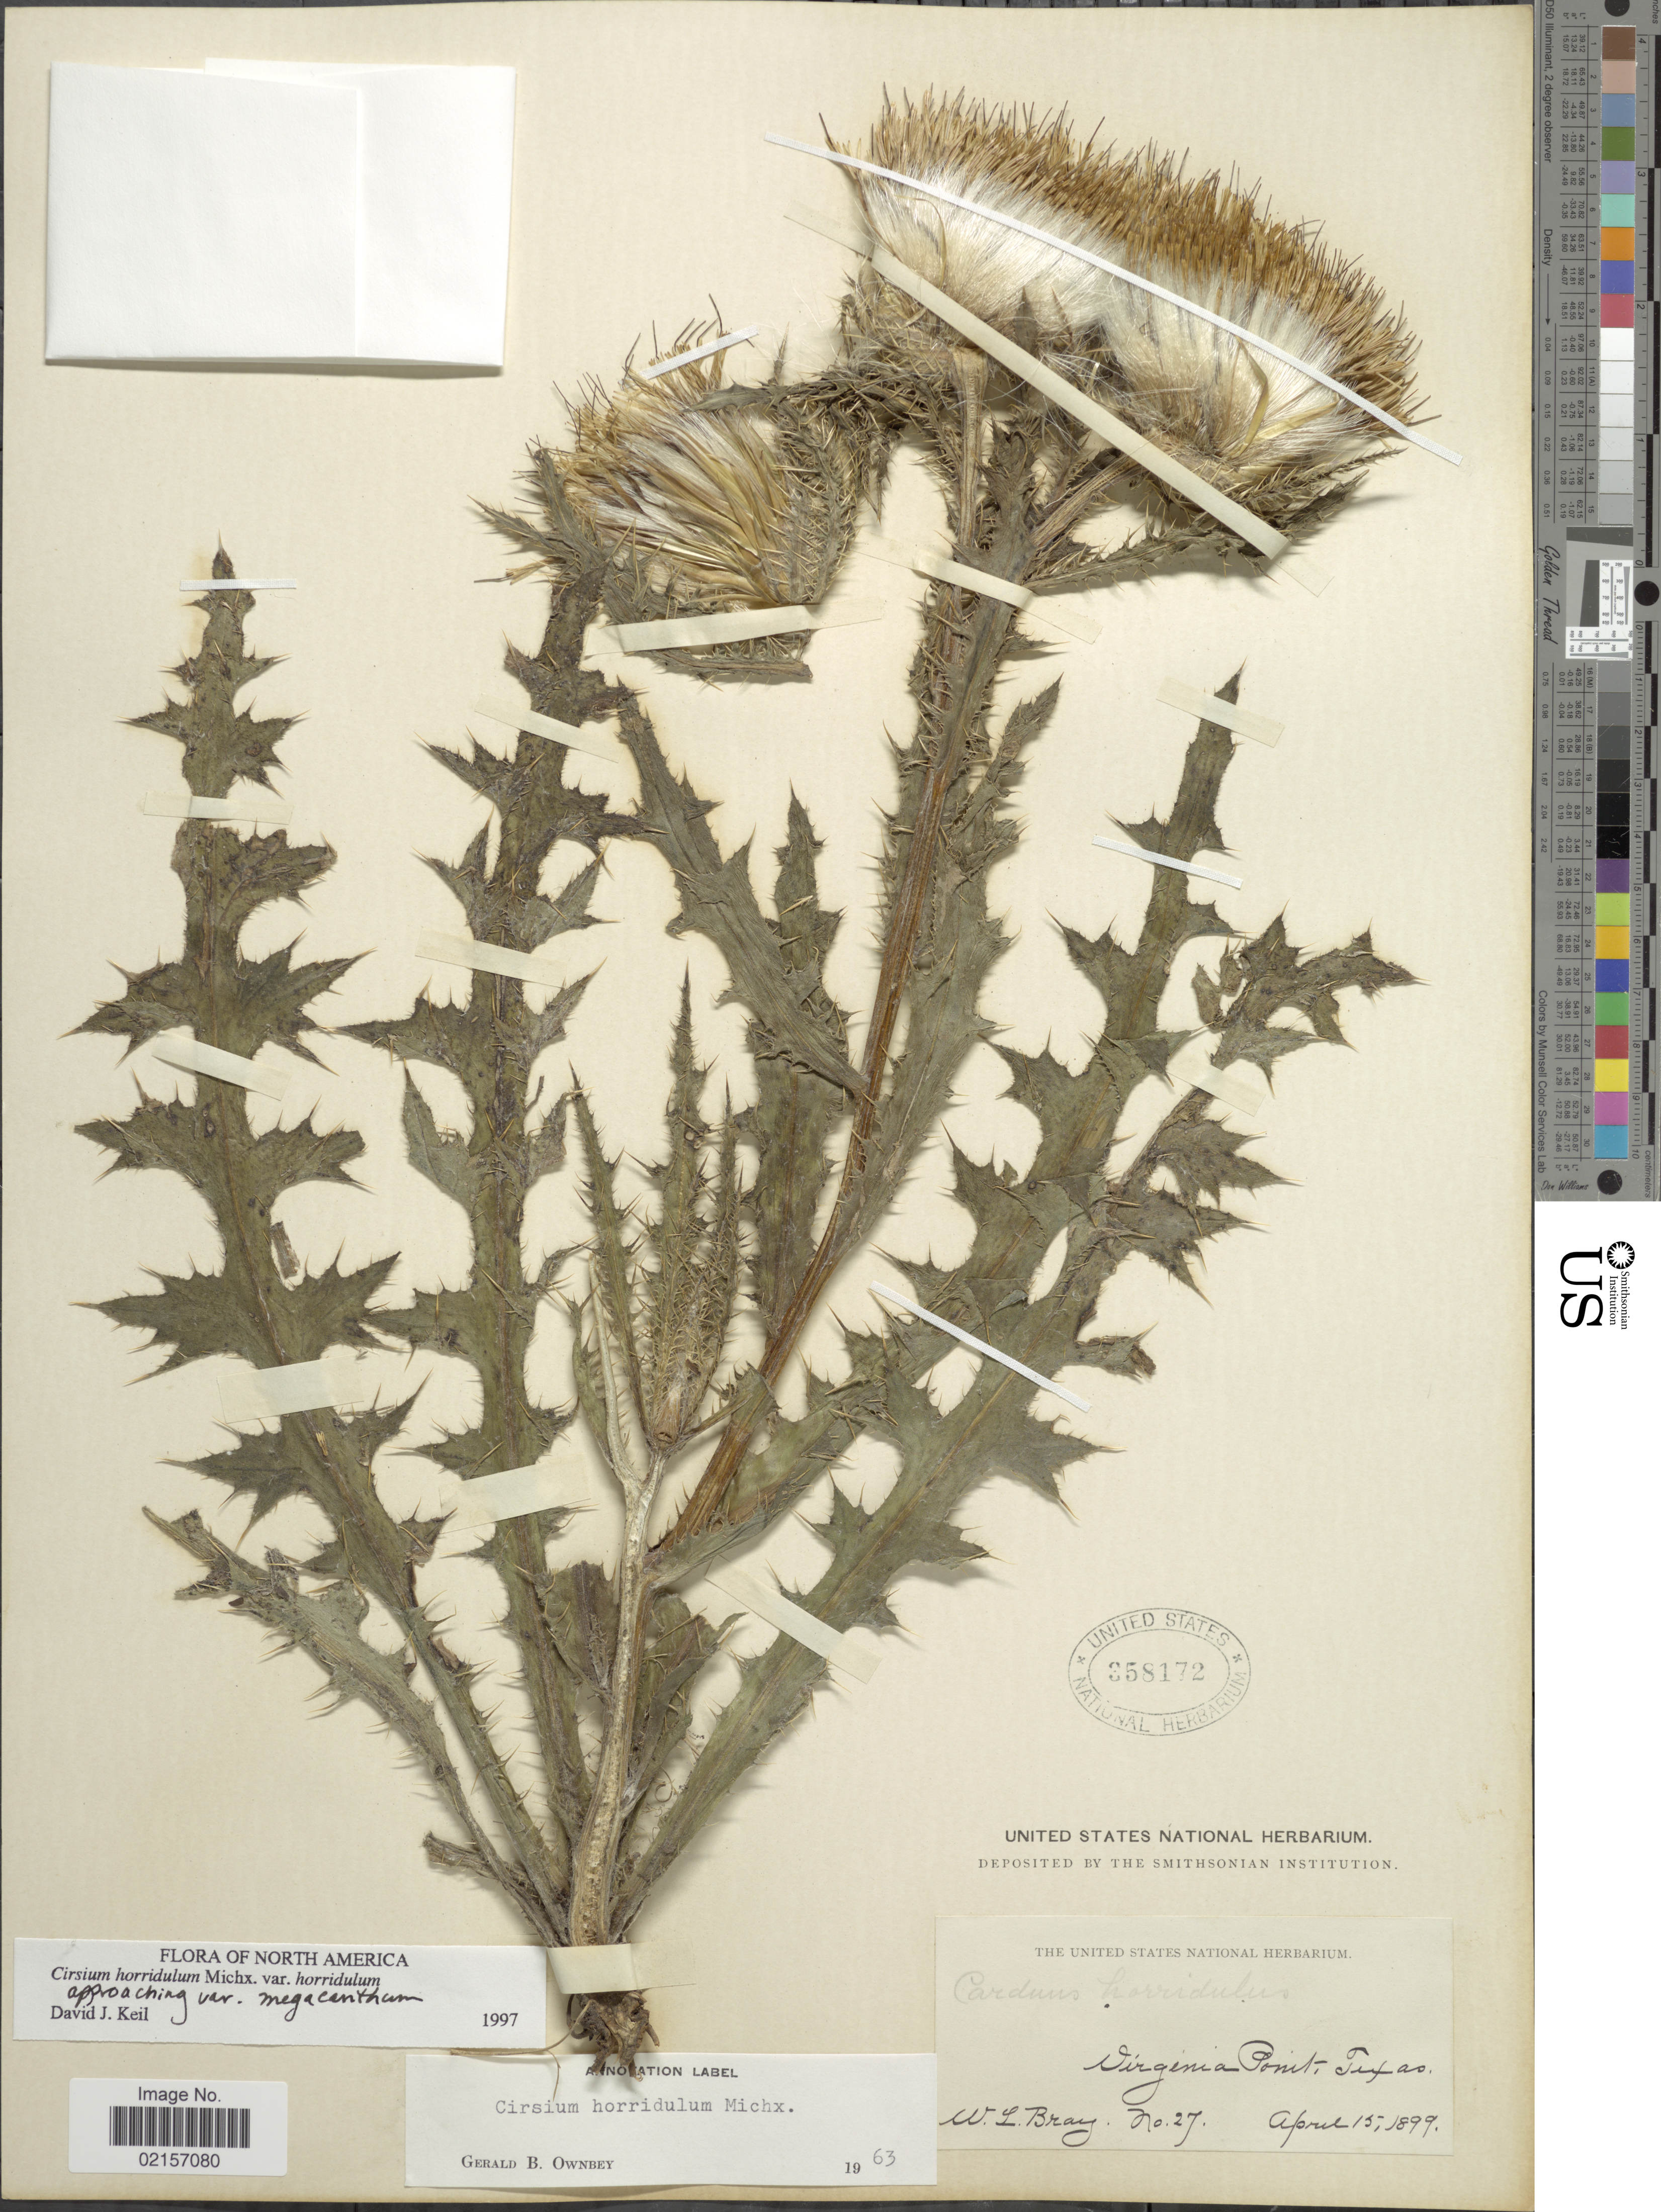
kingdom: Plantae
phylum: Tracheophyta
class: Magnoliopsida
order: Asterales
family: Asteraceae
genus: Cirsium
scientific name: Cirsium horridulum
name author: Michx.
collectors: W. L. Bray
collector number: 27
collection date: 1899-04-15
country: United States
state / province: Texas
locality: Virginia Point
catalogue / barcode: US 358172